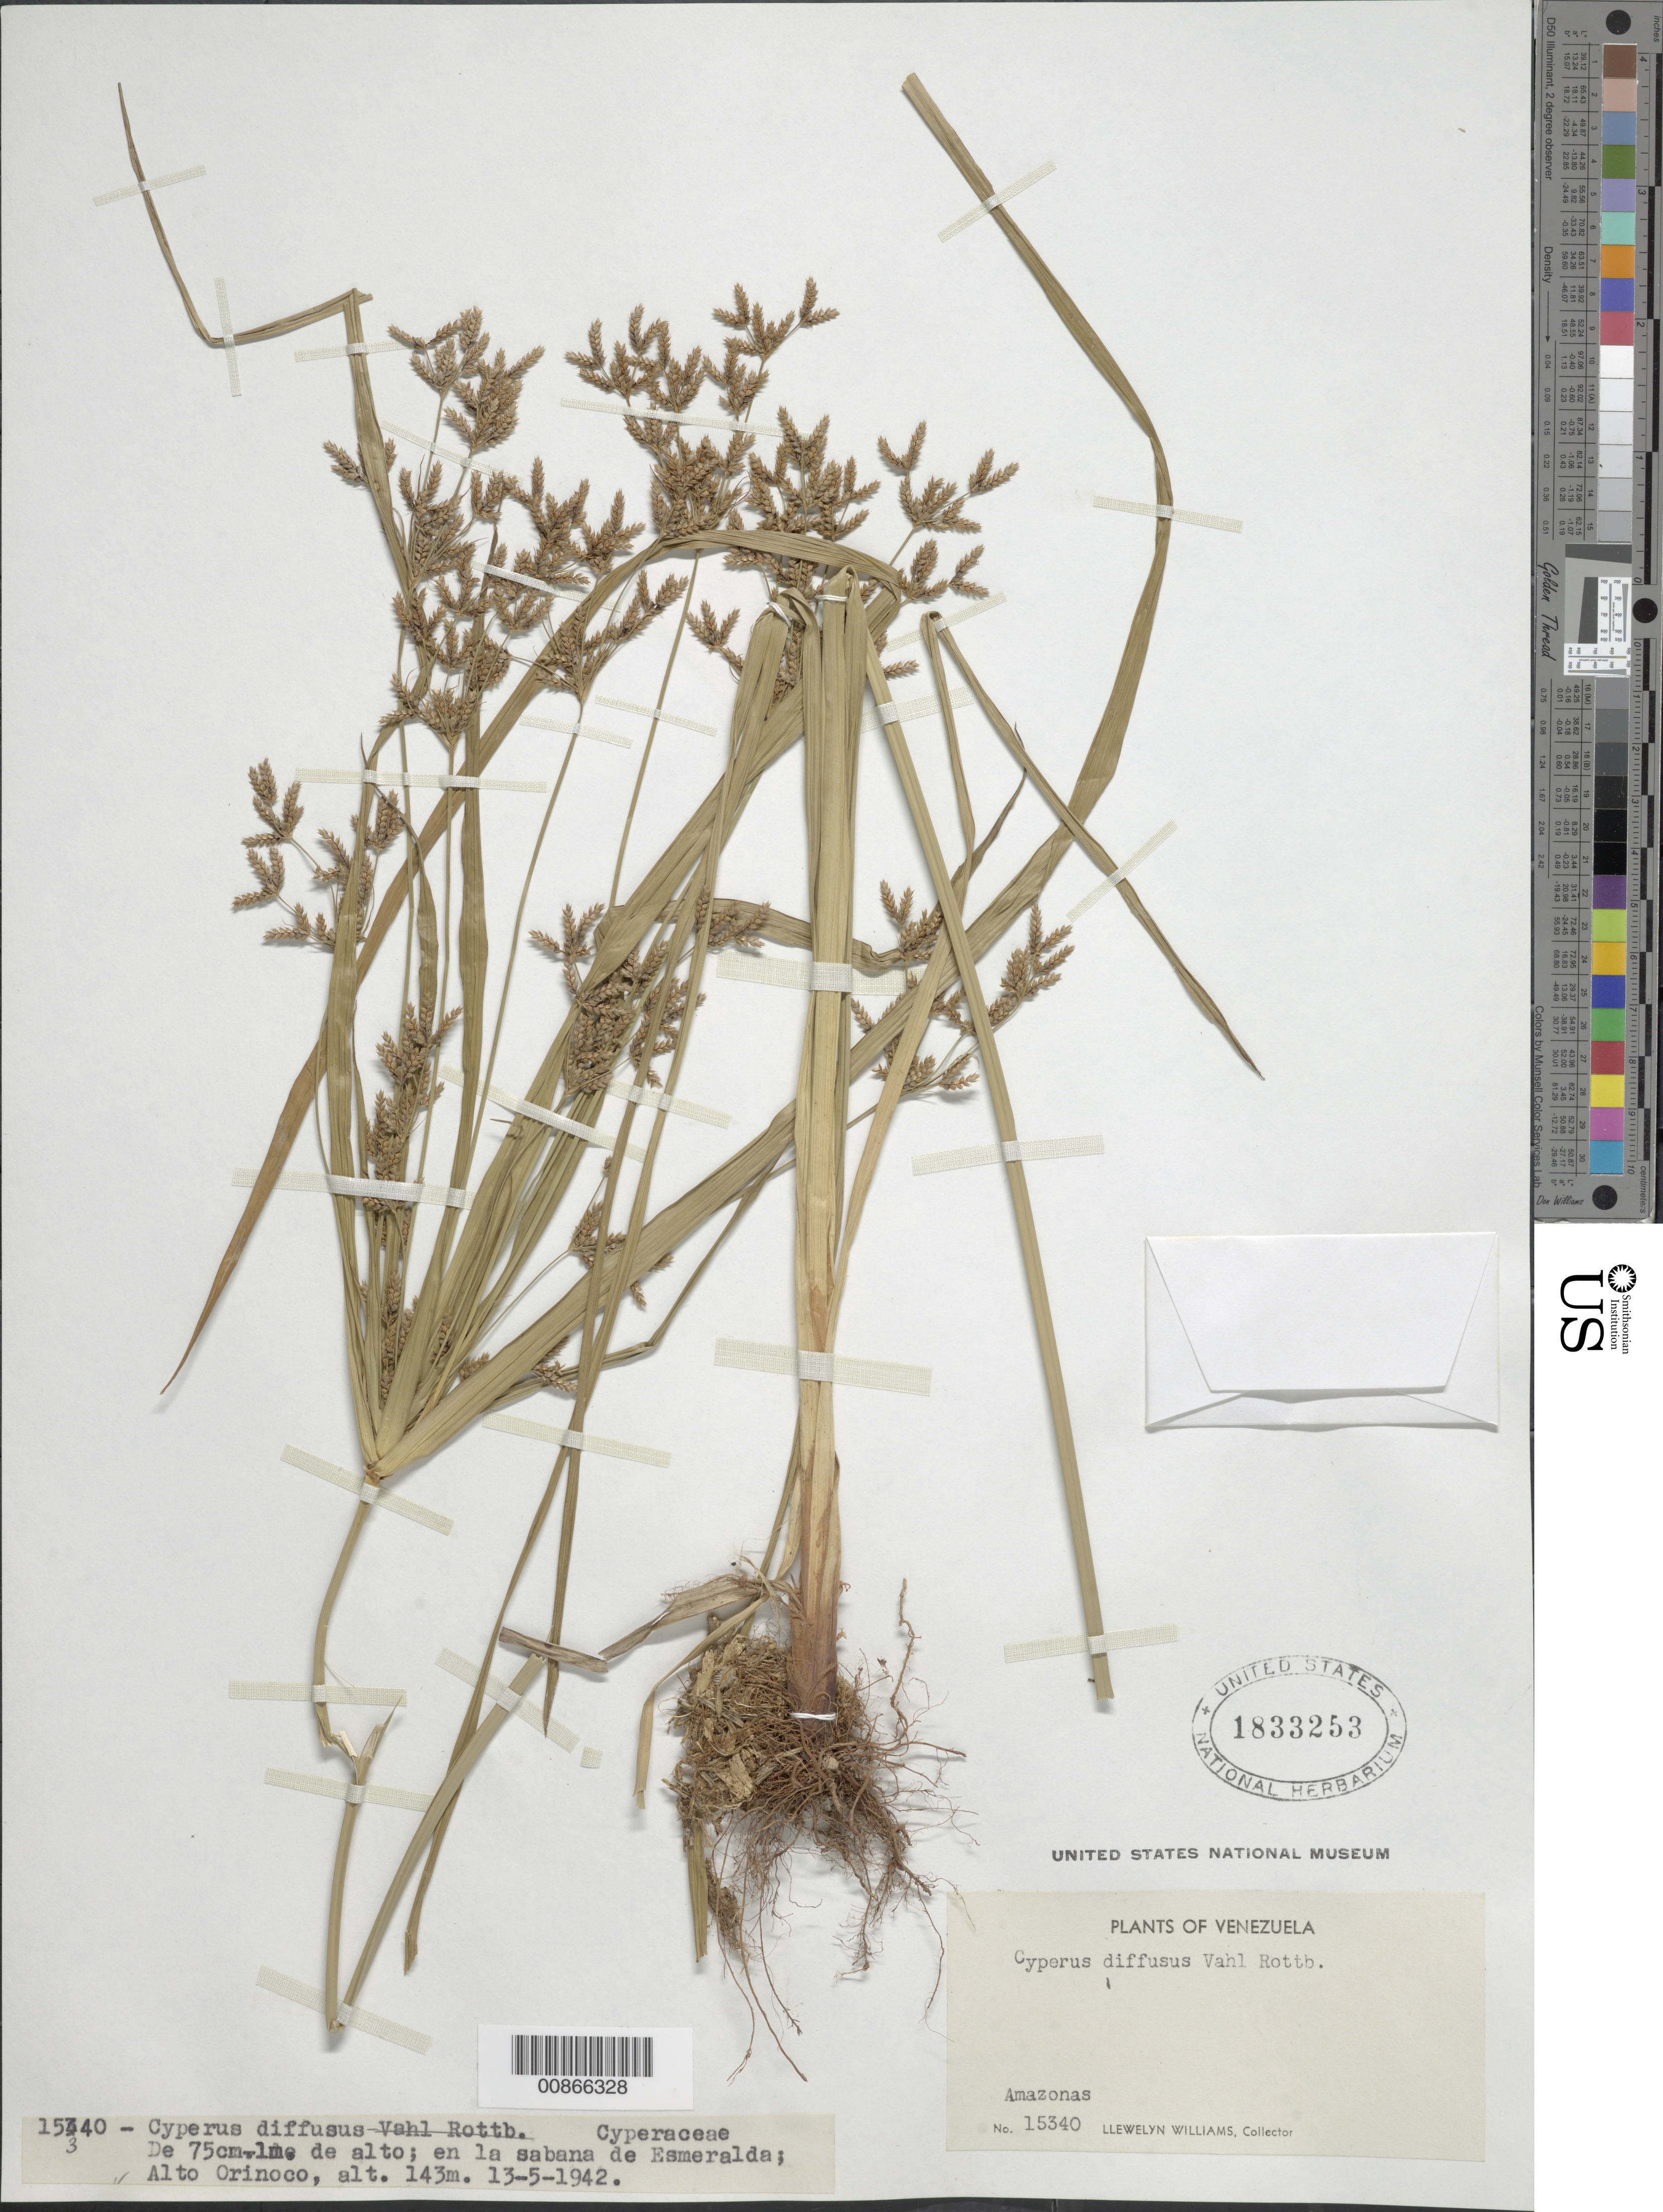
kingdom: Plantae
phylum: Tracheophyta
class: Liliopsida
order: Poales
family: Cyperaceae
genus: Cyperus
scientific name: Cyperus laxus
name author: Lam.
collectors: Ll. Williams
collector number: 15340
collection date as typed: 13-May-42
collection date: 1942-05-13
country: Venezuela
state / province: Amazonas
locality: Esmeralda Savanna, Alto Orinoco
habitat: Savanna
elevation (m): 143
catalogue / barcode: US 1833253